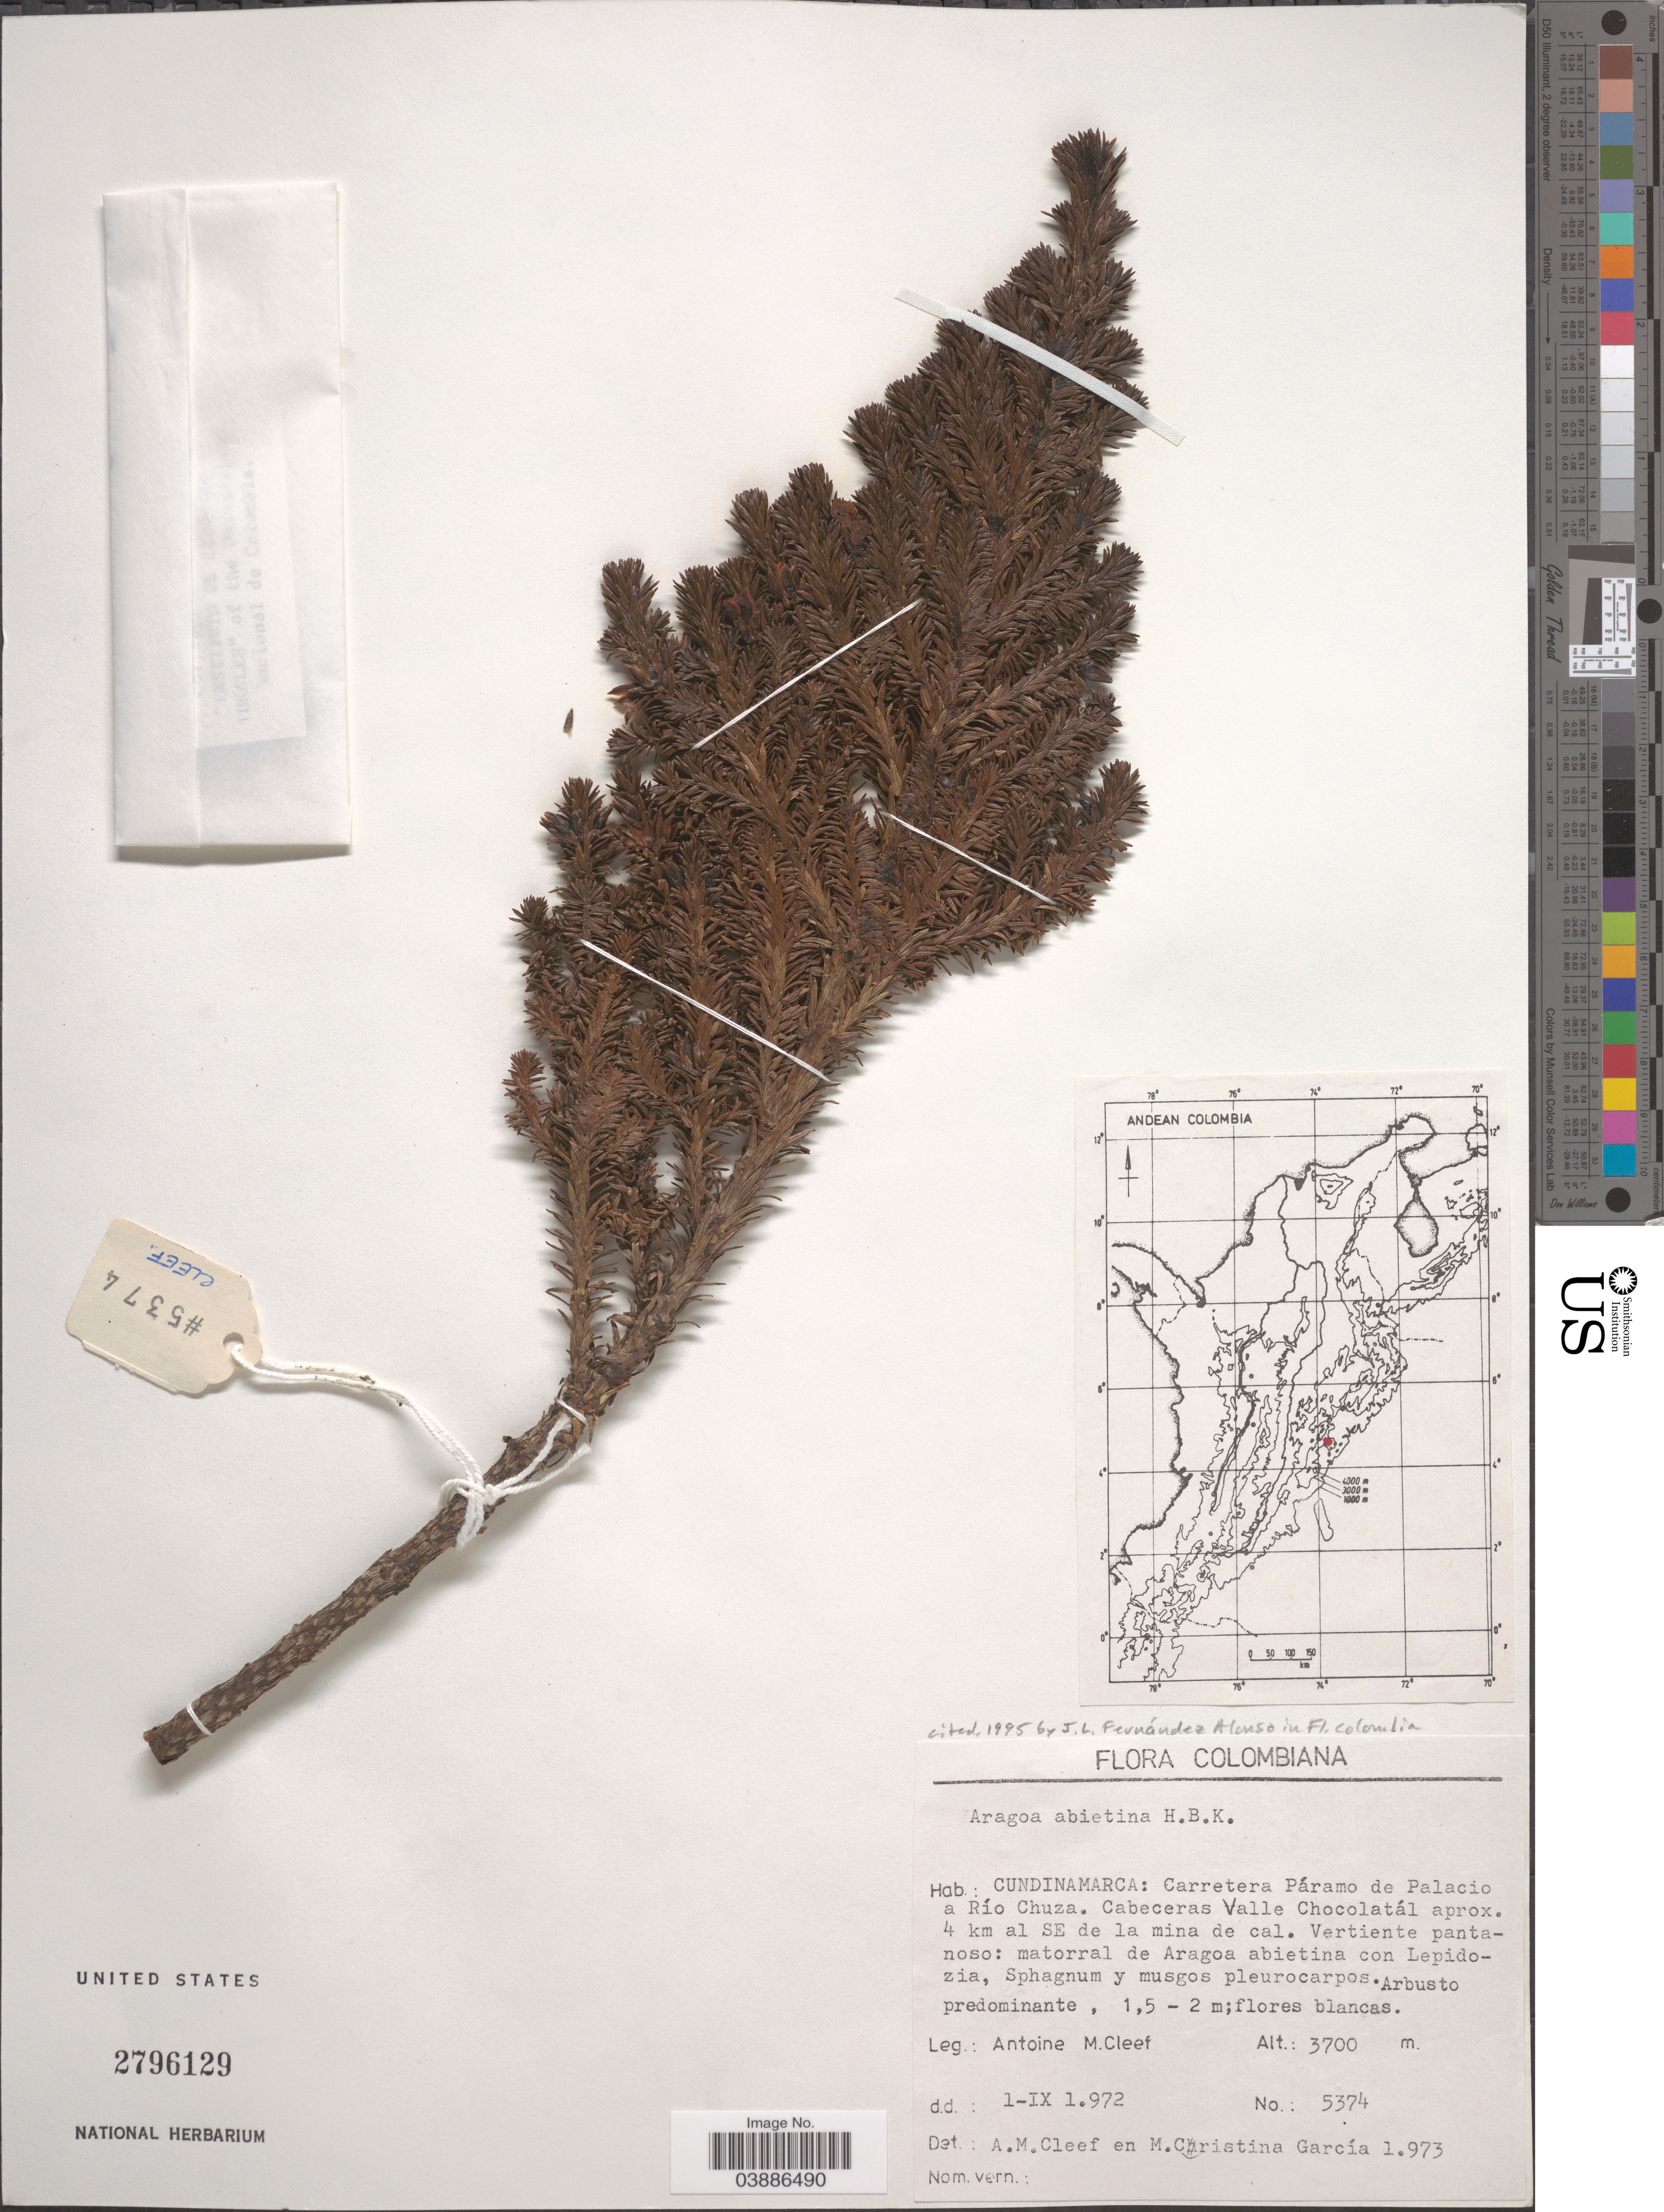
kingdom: Plantae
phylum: Tracheophyta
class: Magnoliopsida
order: Lamiales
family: Plantaginaceae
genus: Aragoa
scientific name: Aragoa abietina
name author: Kunth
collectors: A. M. Cleef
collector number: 5374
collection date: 1972-09-01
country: Colombia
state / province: Cundinamarca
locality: Carretera Páramo de Palacio a Río Chuza. Cabeceras Valle Chocolatál aprox. 4 km al SE de la mina de cal. Vertiente pantanoso: matorral de Aragoa abietina con Lepidozia.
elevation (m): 3700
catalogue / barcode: US 2796129